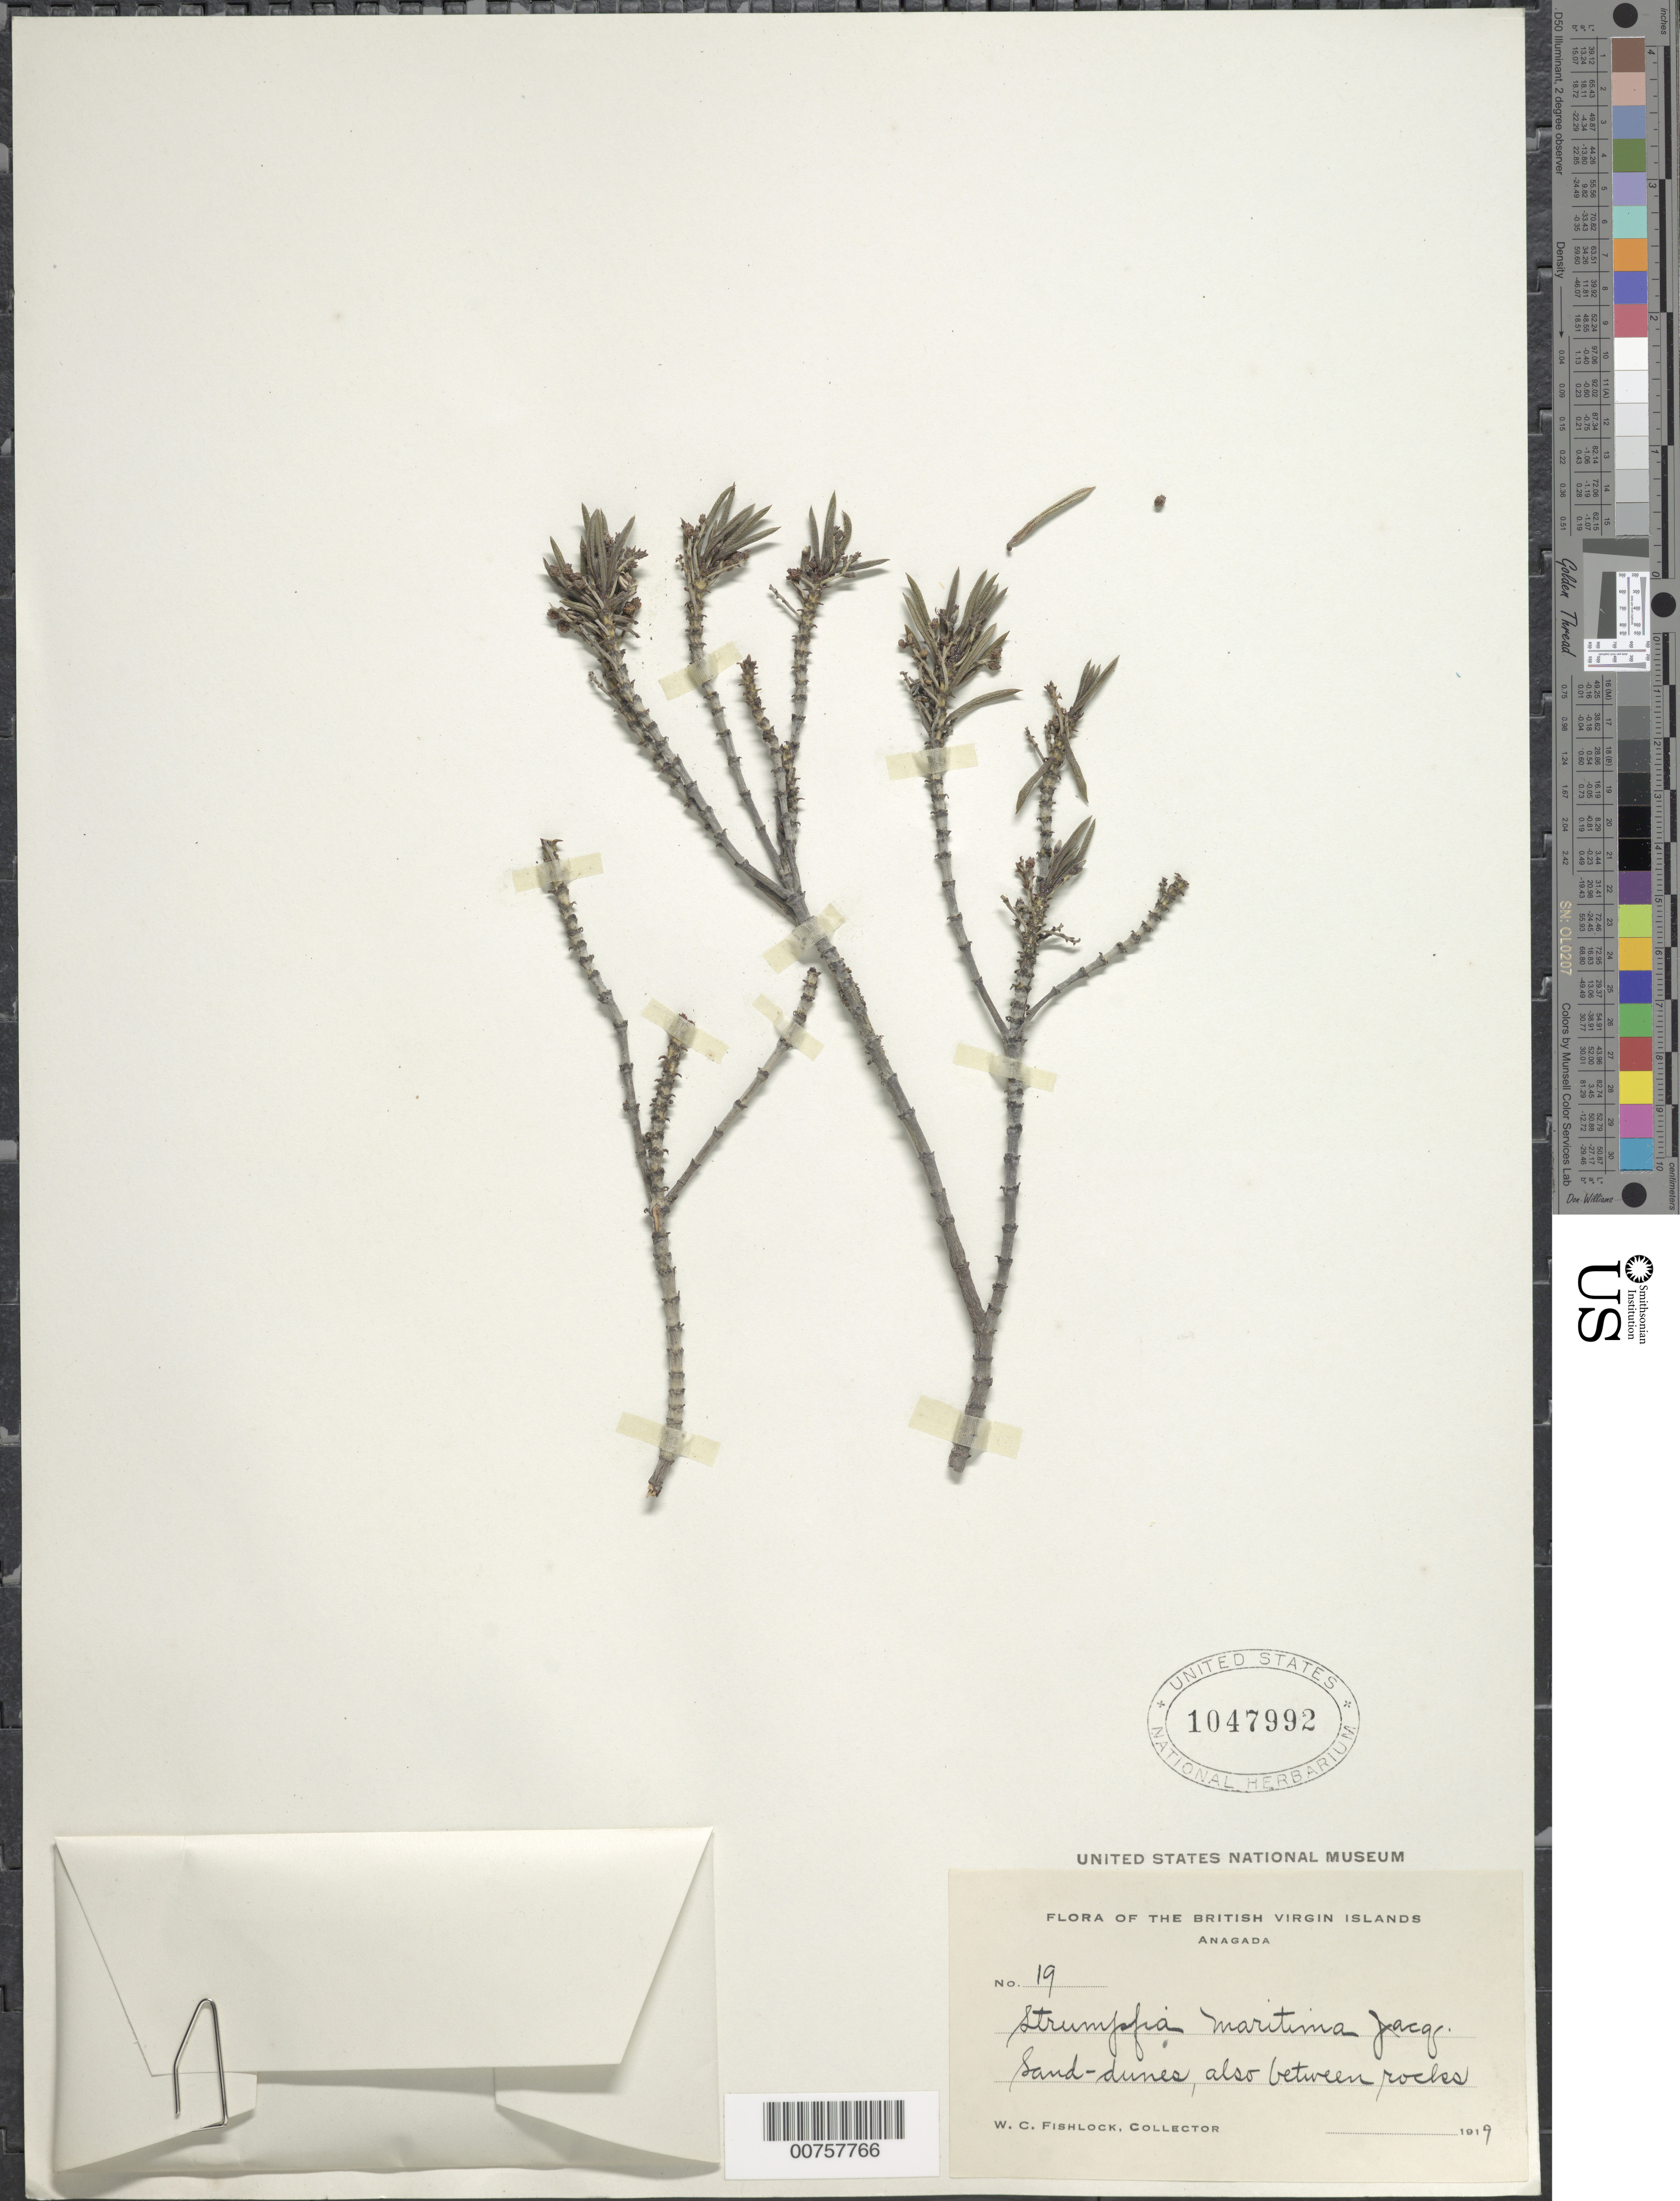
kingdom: Plantae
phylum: Tracheophyta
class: Magnoliopsida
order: Gentianales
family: Rubiaceae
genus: Strumpfia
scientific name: Strumpfia maritima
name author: Jacq.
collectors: W. Fishlock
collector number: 19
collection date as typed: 1919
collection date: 1919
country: U.S. Virgin Islands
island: Anegada Island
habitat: Sand dunes, also between rocks.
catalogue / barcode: US 1047992